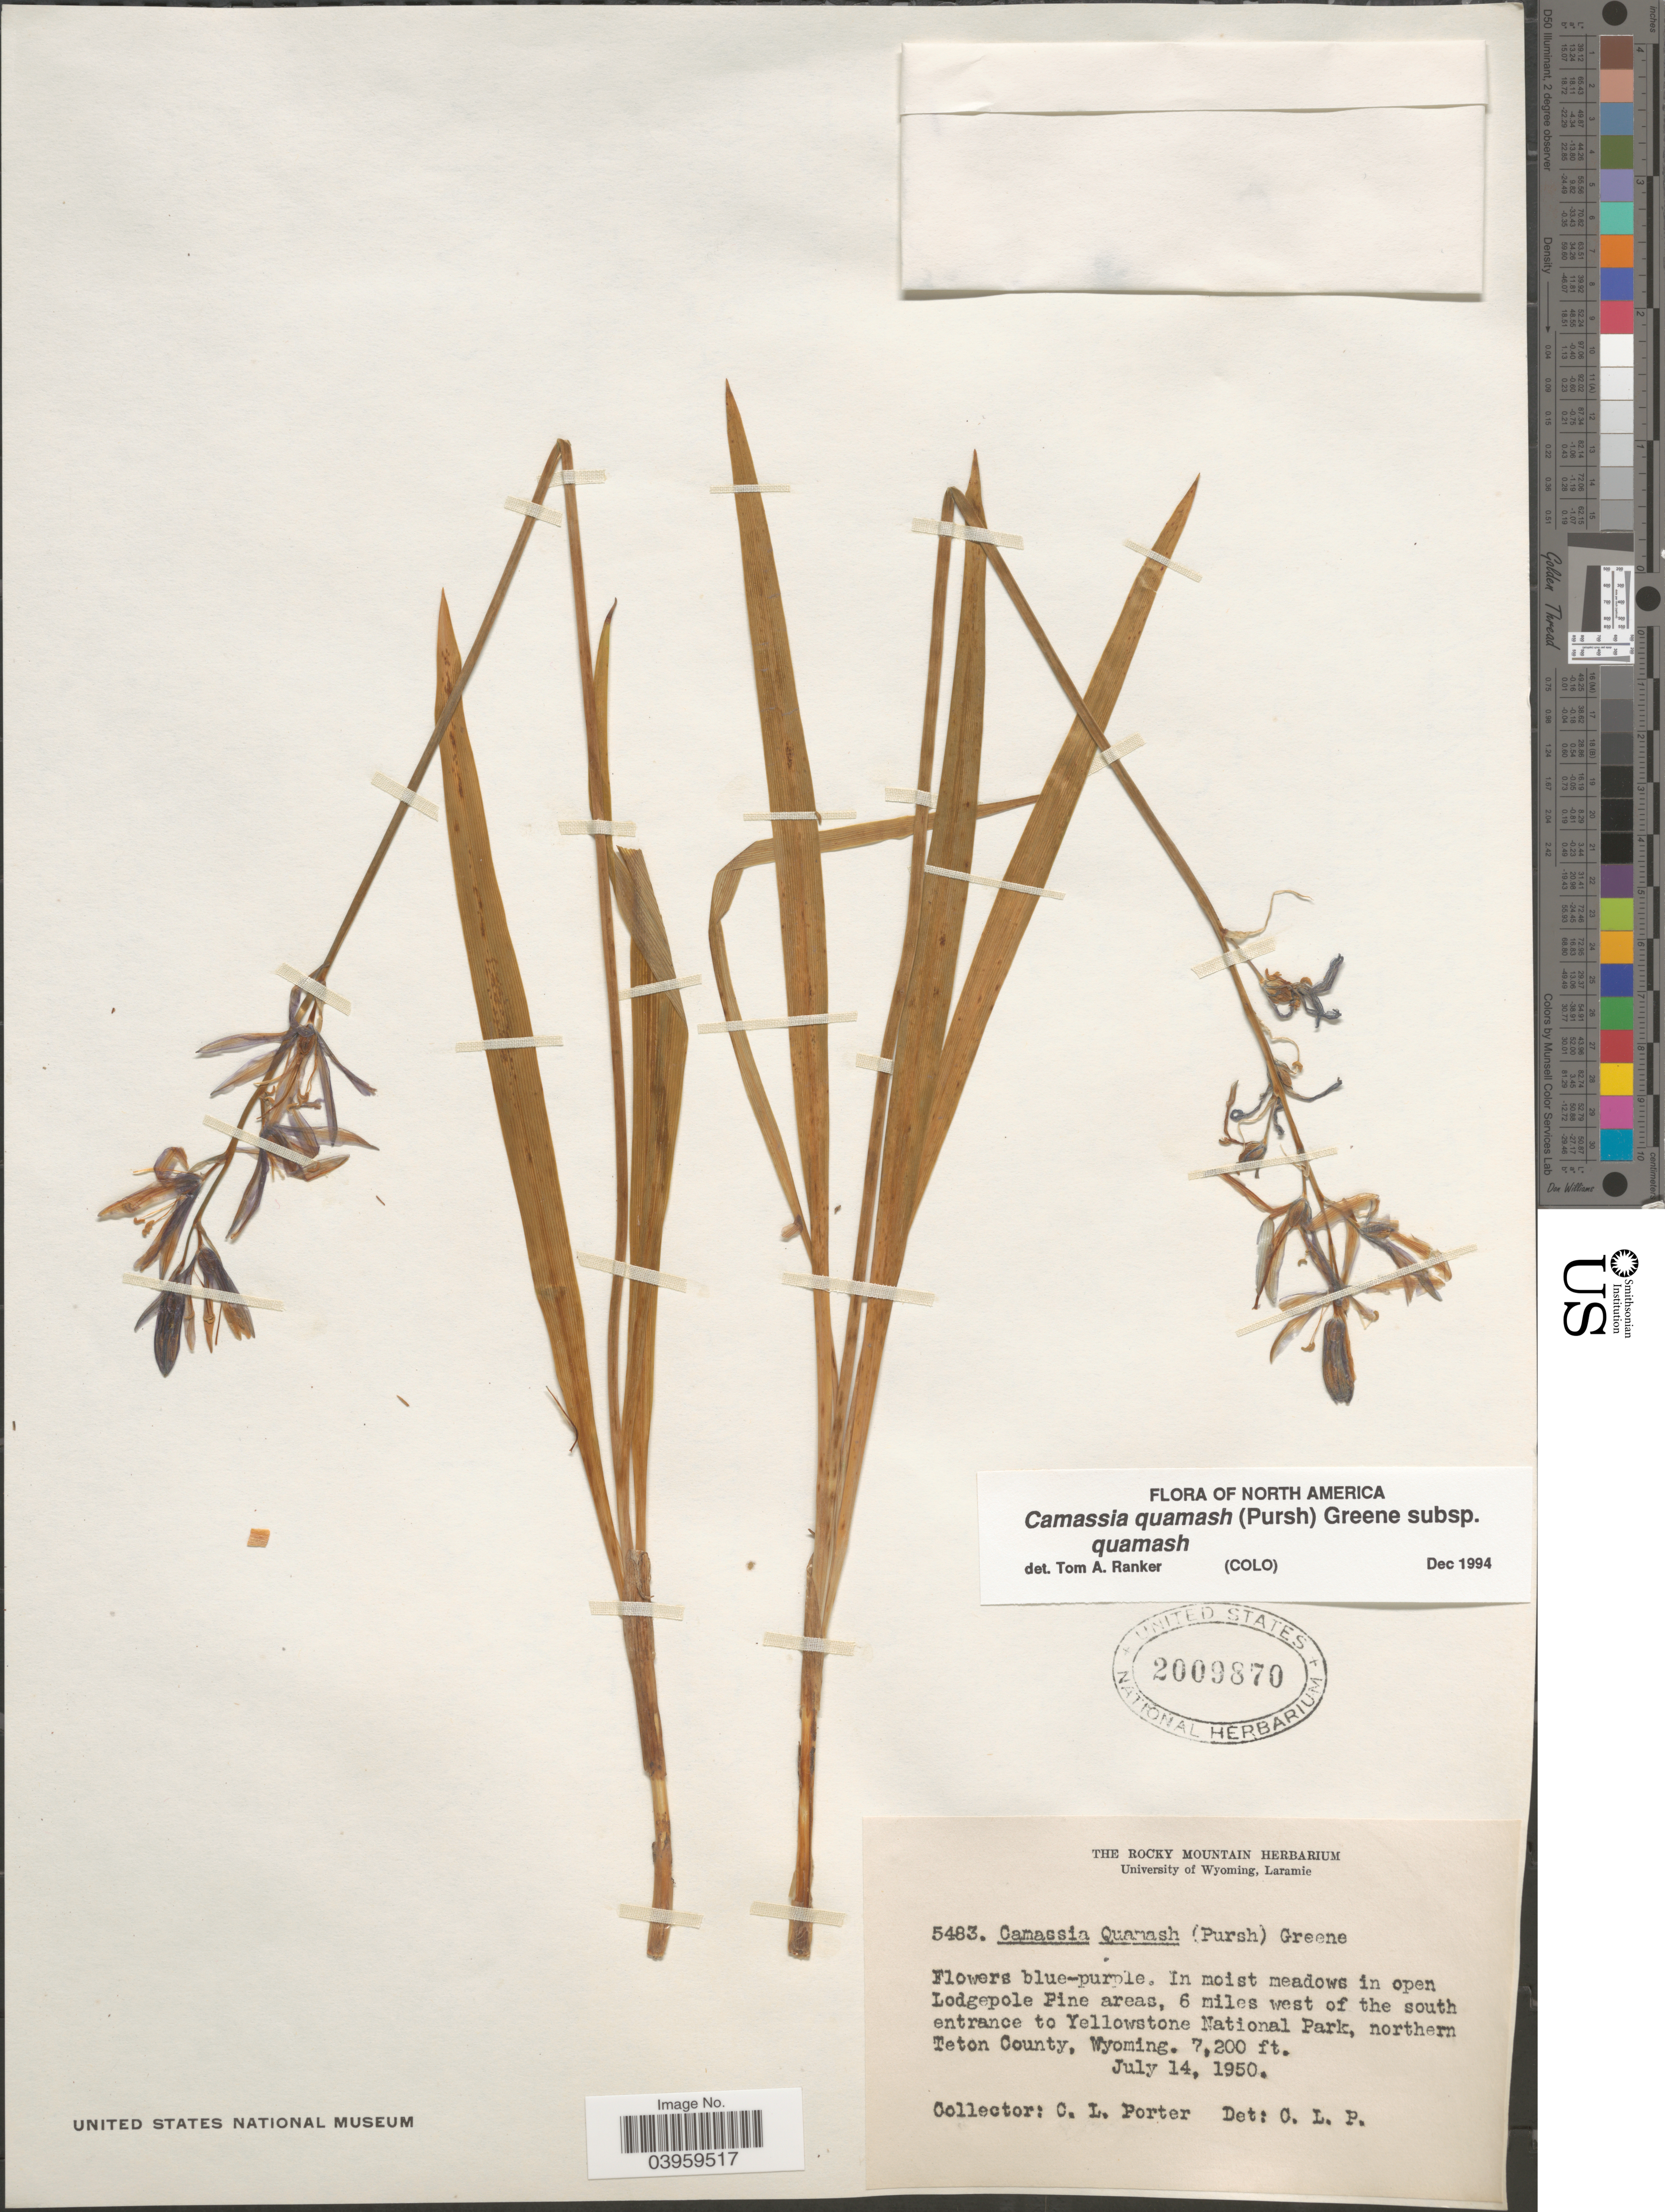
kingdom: Plantae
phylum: Tracheophyta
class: Liliopsida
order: Asparagales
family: Asparagaceae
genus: Camassia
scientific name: Camassia quamash subsp. quamash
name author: (Pursh) Greene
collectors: C. L. Porter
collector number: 5483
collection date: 1950-07-14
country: United States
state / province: Wyoming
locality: In moist meadows in open Lodgepole Pine areas, 6 miles west of the south entrance to Yellowstone National Park, northern Teton County.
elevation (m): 2195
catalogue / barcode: US 2009870